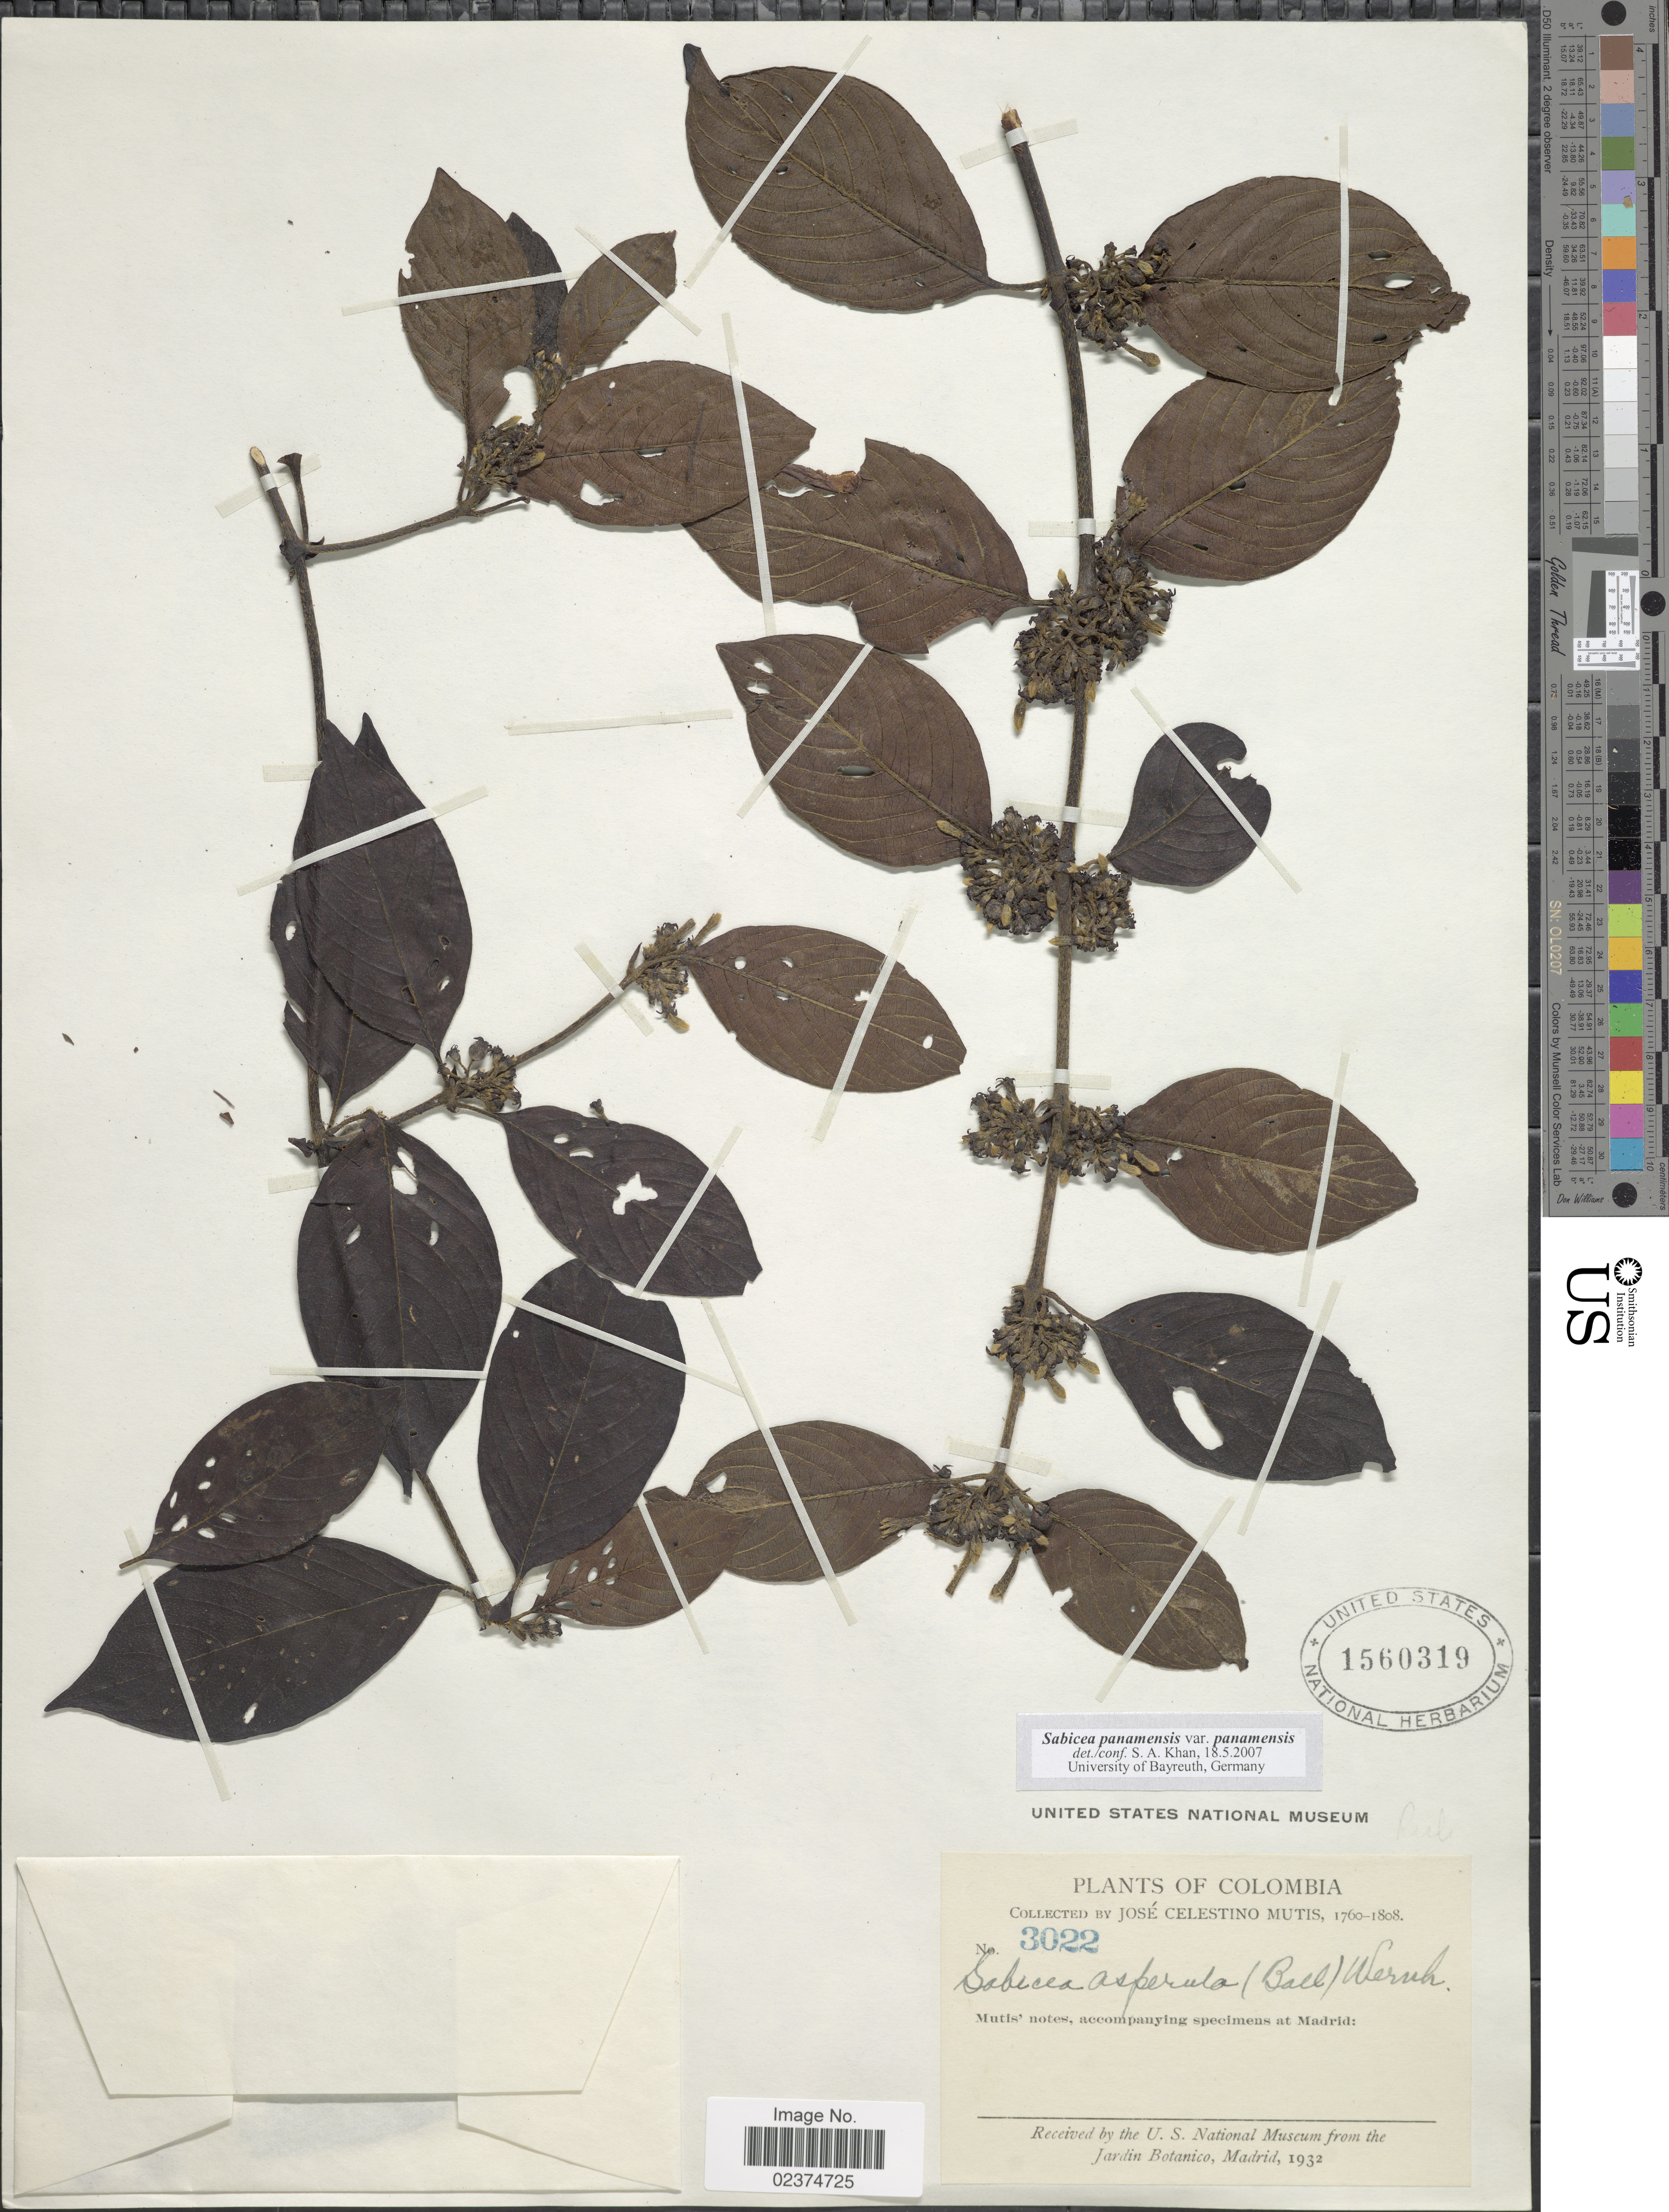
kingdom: Plantae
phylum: Tracheophyta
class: Magnoliopsida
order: Gentianales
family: Rubiaceae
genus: Sabicea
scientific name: Sabicea panamensis var. panamensis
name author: Wernham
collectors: J. C. B. Mutis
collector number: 3022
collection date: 1760/1808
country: Colombia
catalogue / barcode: US 1560319